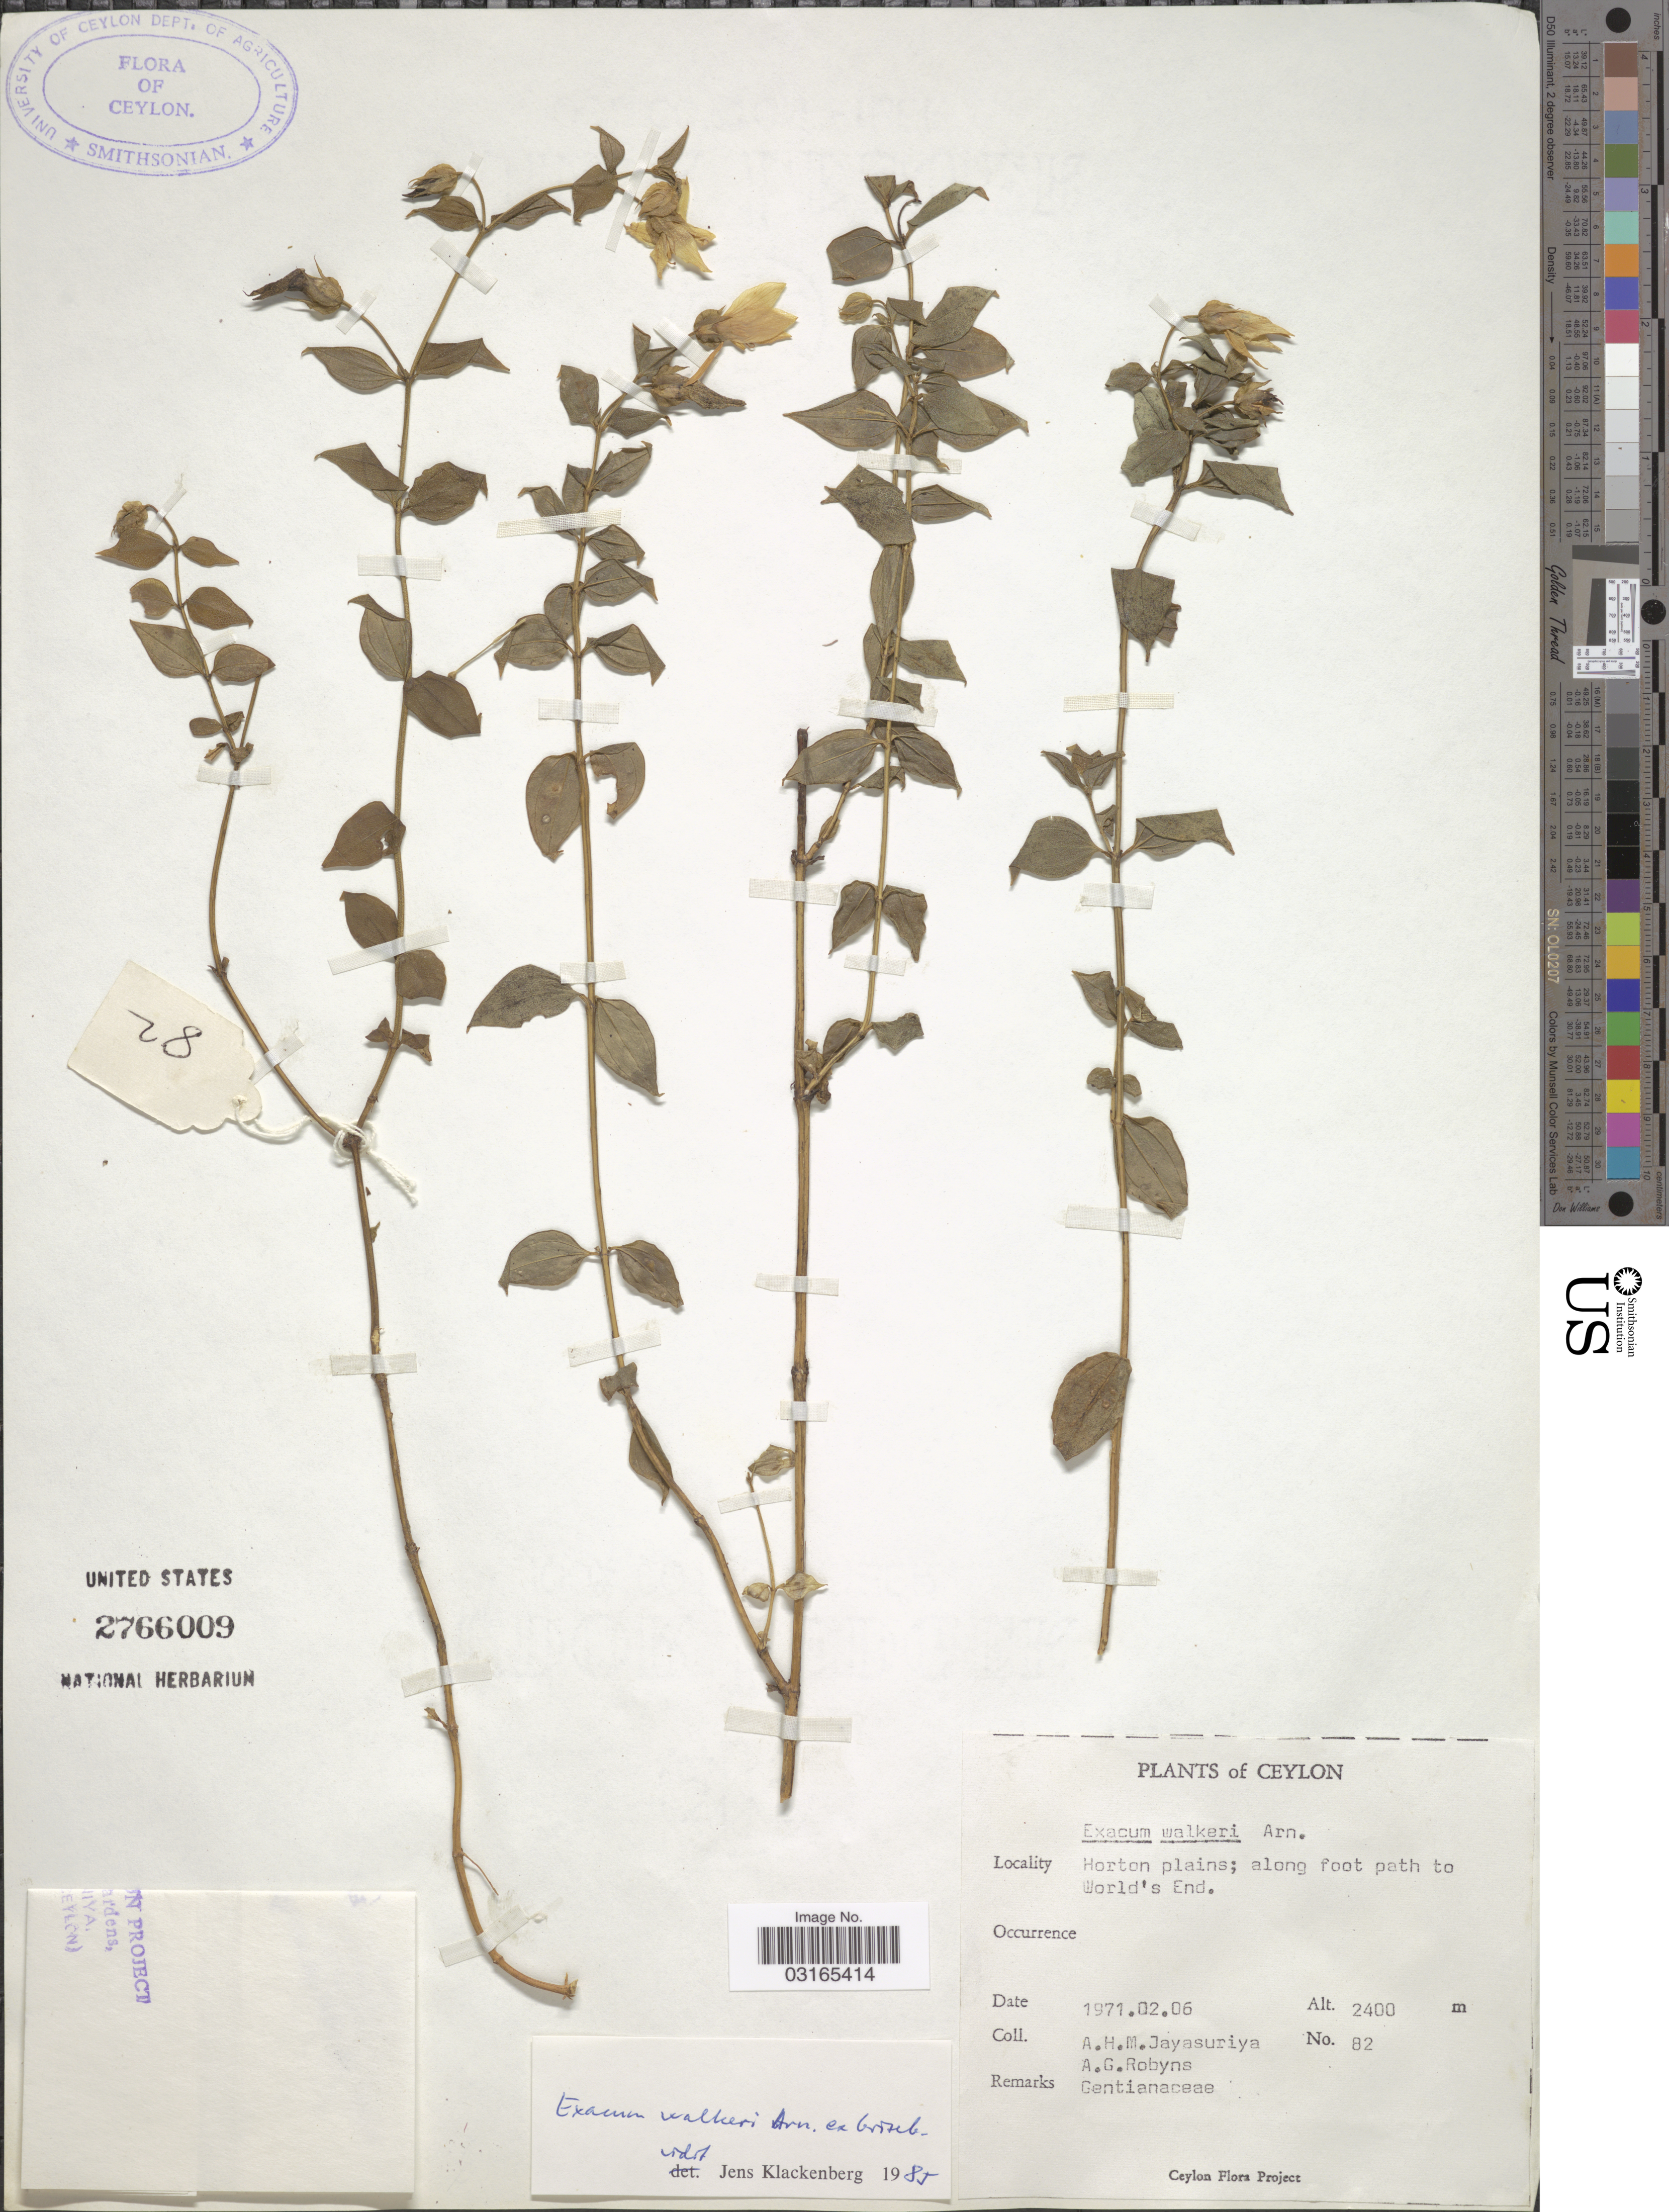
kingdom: Plantae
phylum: Tracheophyta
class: Magnoliopsida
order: Gentianales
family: Gentianaceae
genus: Exacum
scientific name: Exacum walkeri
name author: Arn. ex Griseb.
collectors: A. H. Jayasuriya & A. G. Robyns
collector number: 82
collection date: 1971-02-06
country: Sri Lanka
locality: Ceylon. Horton plains; along foot path to World's End.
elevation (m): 2400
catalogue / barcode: US 2766009